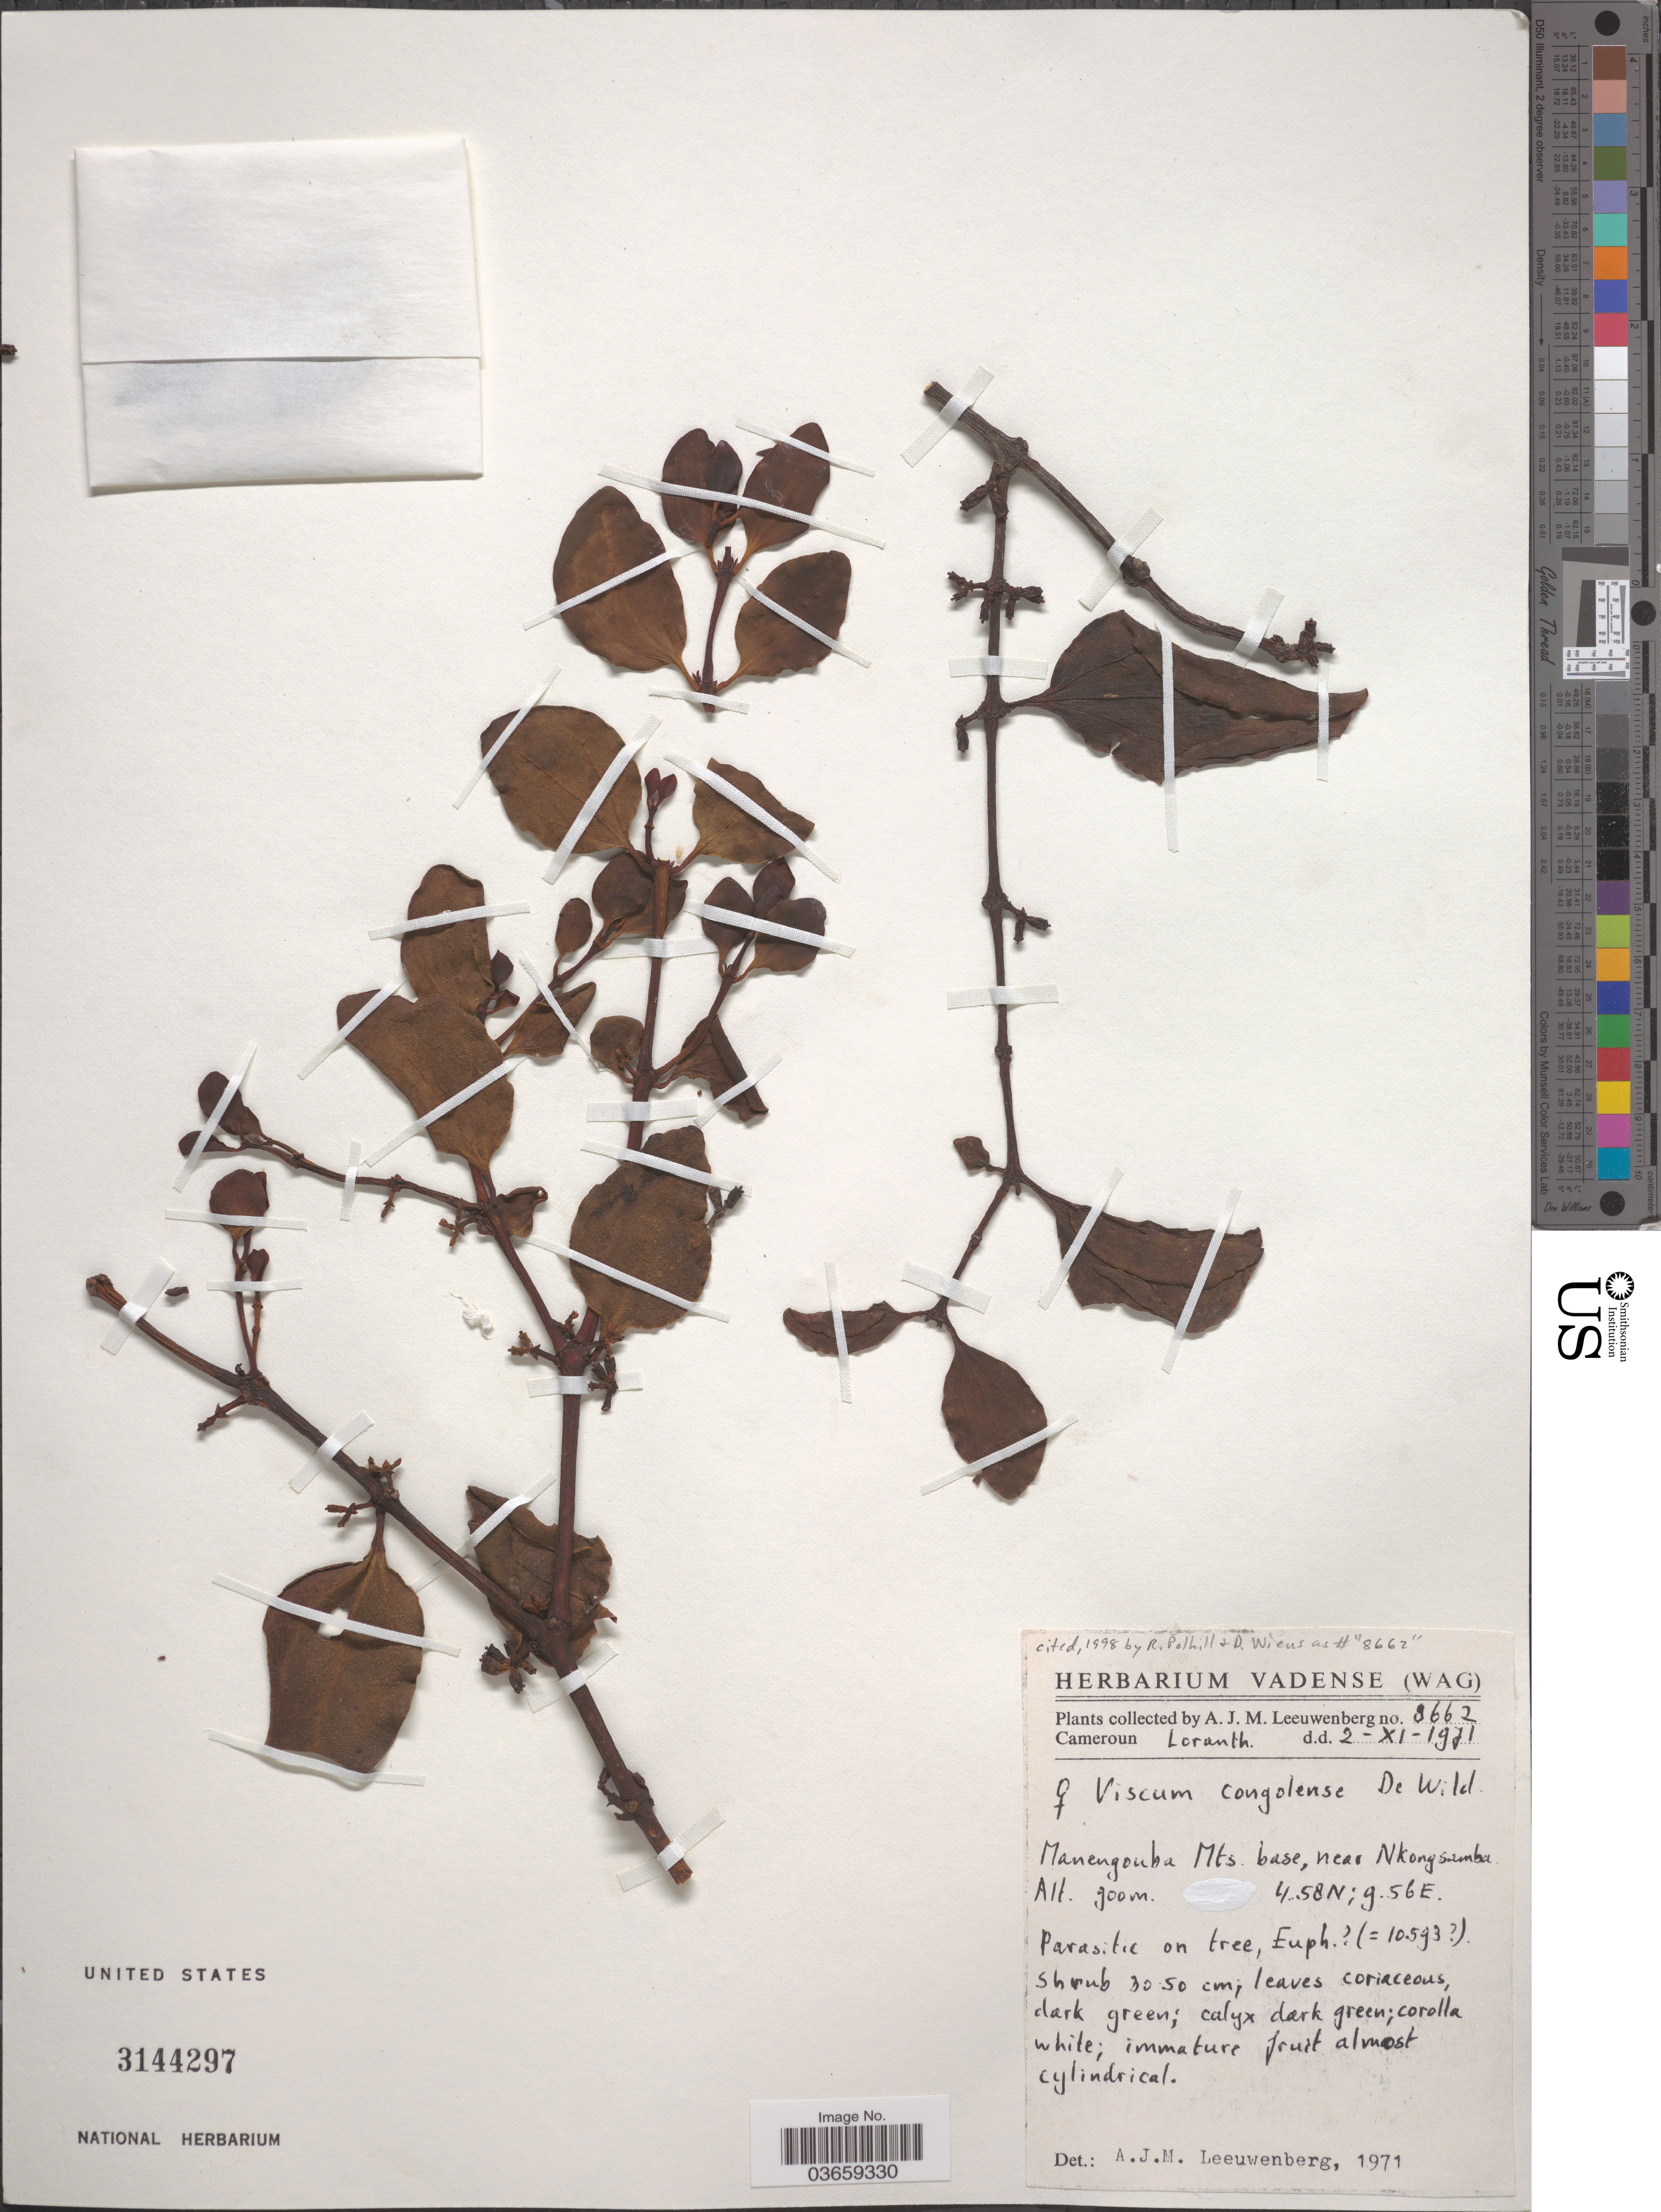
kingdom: Plantae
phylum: Tracheophyta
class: Magnoliopsida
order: Santalales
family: Viscaceae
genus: Viscum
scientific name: Viscum congolense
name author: De Wild.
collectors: A. J. M. Leeuwenberg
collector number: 8662*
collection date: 1971-11-02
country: Cameroon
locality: Manengouba Mts. base, near Nkongsamba.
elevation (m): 900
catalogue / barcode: US 3144297